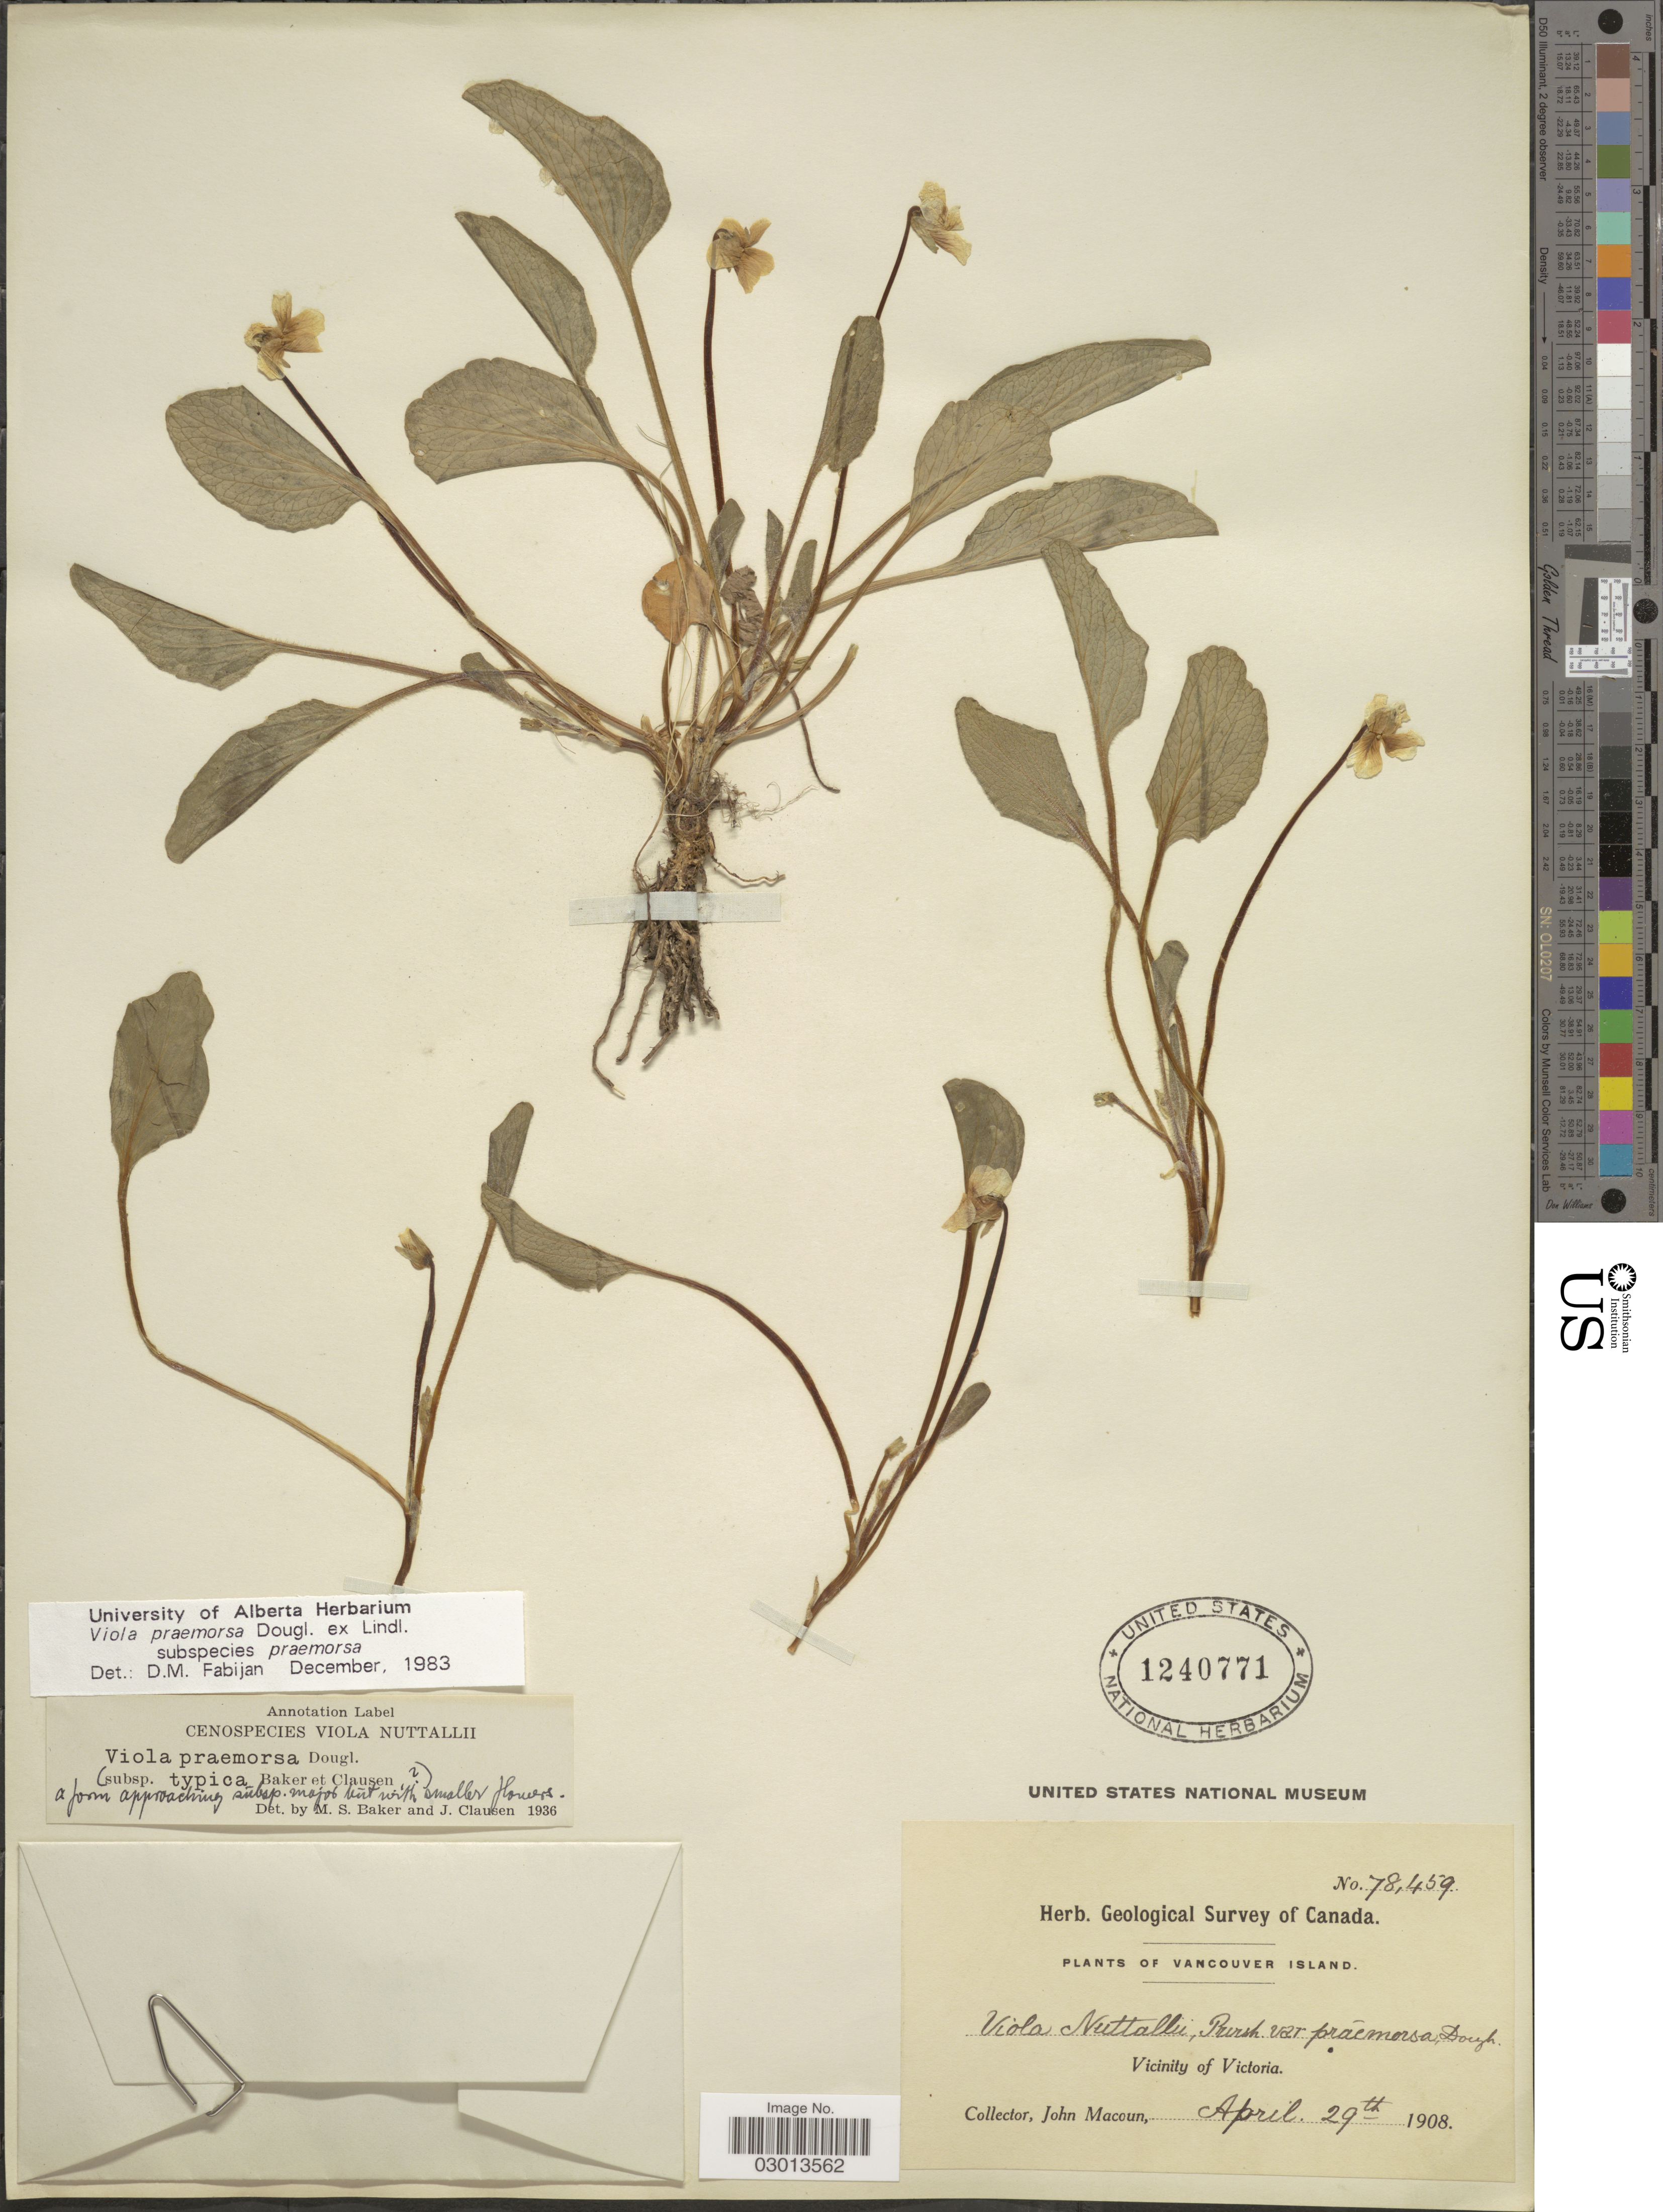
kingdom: Plantae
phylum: Tracheophyta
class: Magnoliopsida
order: Malpighiales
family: Violaceae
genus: Viola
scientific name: Viola praemorsa subsp. praemorsa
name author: Douglas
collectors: J. Macoun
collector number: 78459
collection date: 1908-04-29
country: Canada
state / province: British Columbia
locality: Vancouver Island. Vicinity of Victoria.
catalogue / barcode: US 1240771